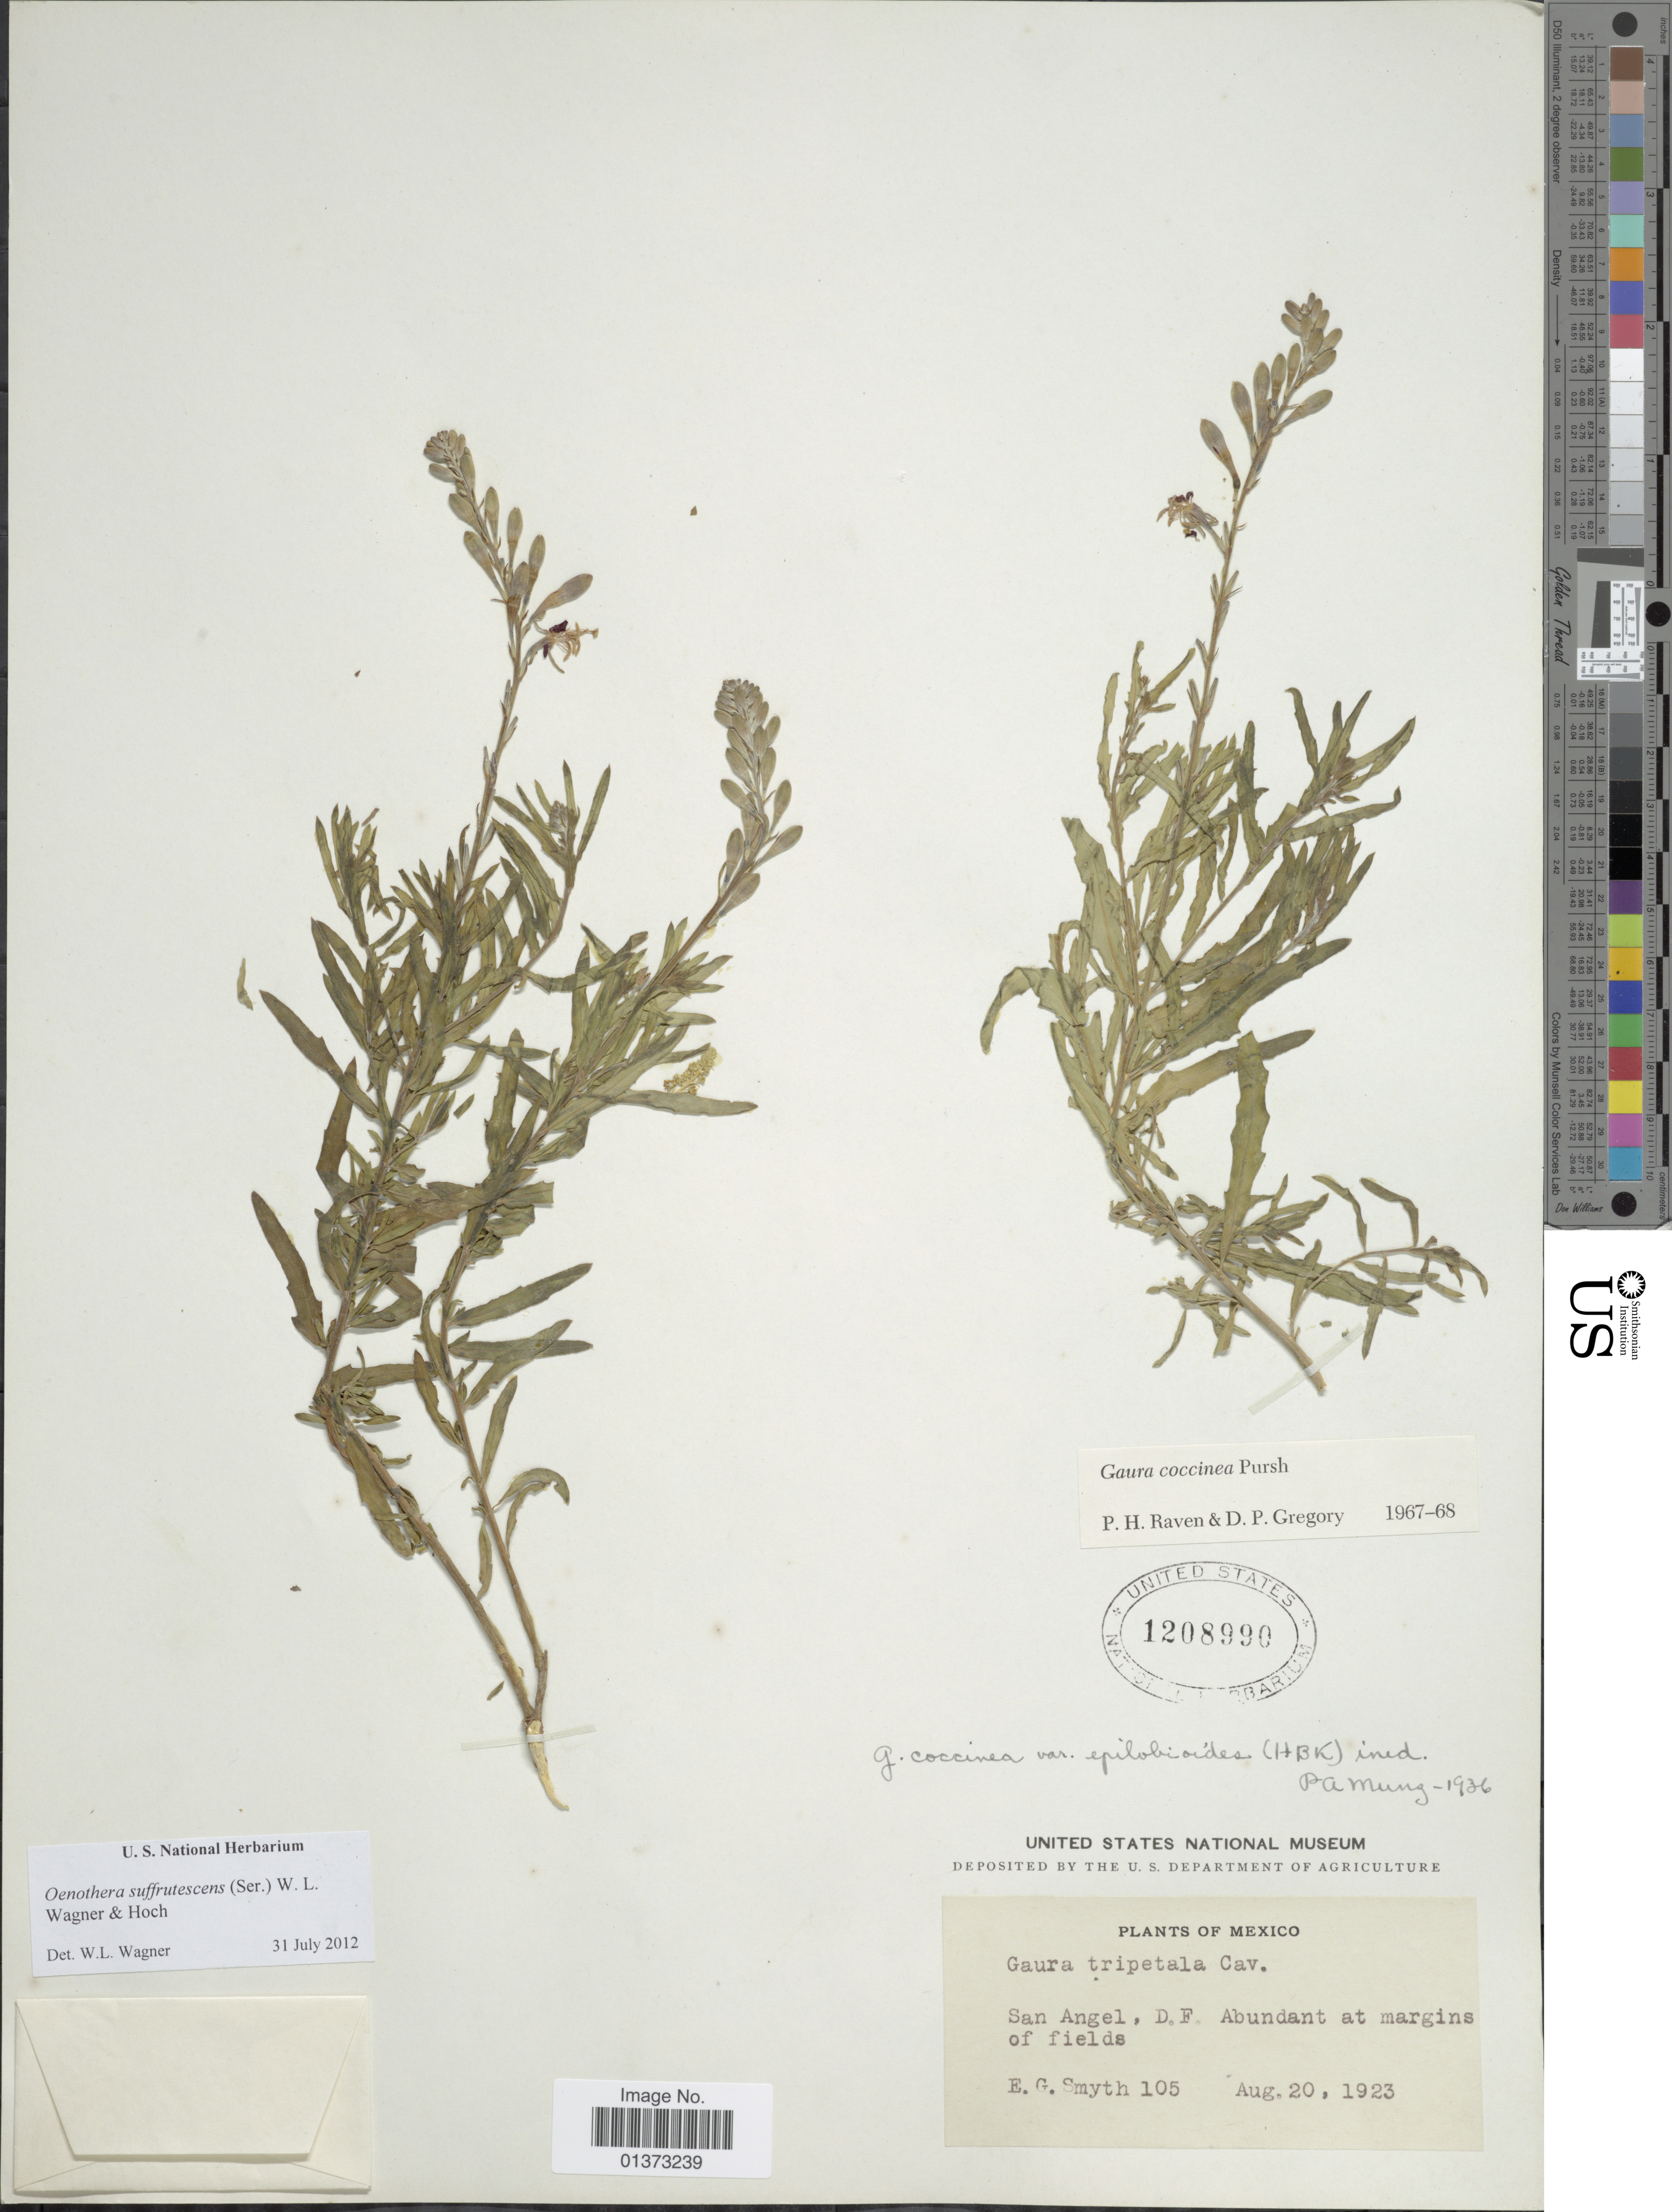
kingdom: Plantae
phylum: Tracheophyta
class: Magnoliopsida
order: Myrtales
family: Onagraceae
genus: Oenothera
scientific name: Oenothera suffrutescens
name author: (Ser.) W.L. Wagner & Hoch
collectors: E. Smyth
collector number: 105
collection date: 1923-08-20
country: Mexico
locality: San Angel, D. F. Abundant at margins of fields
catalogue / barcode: US 1208990